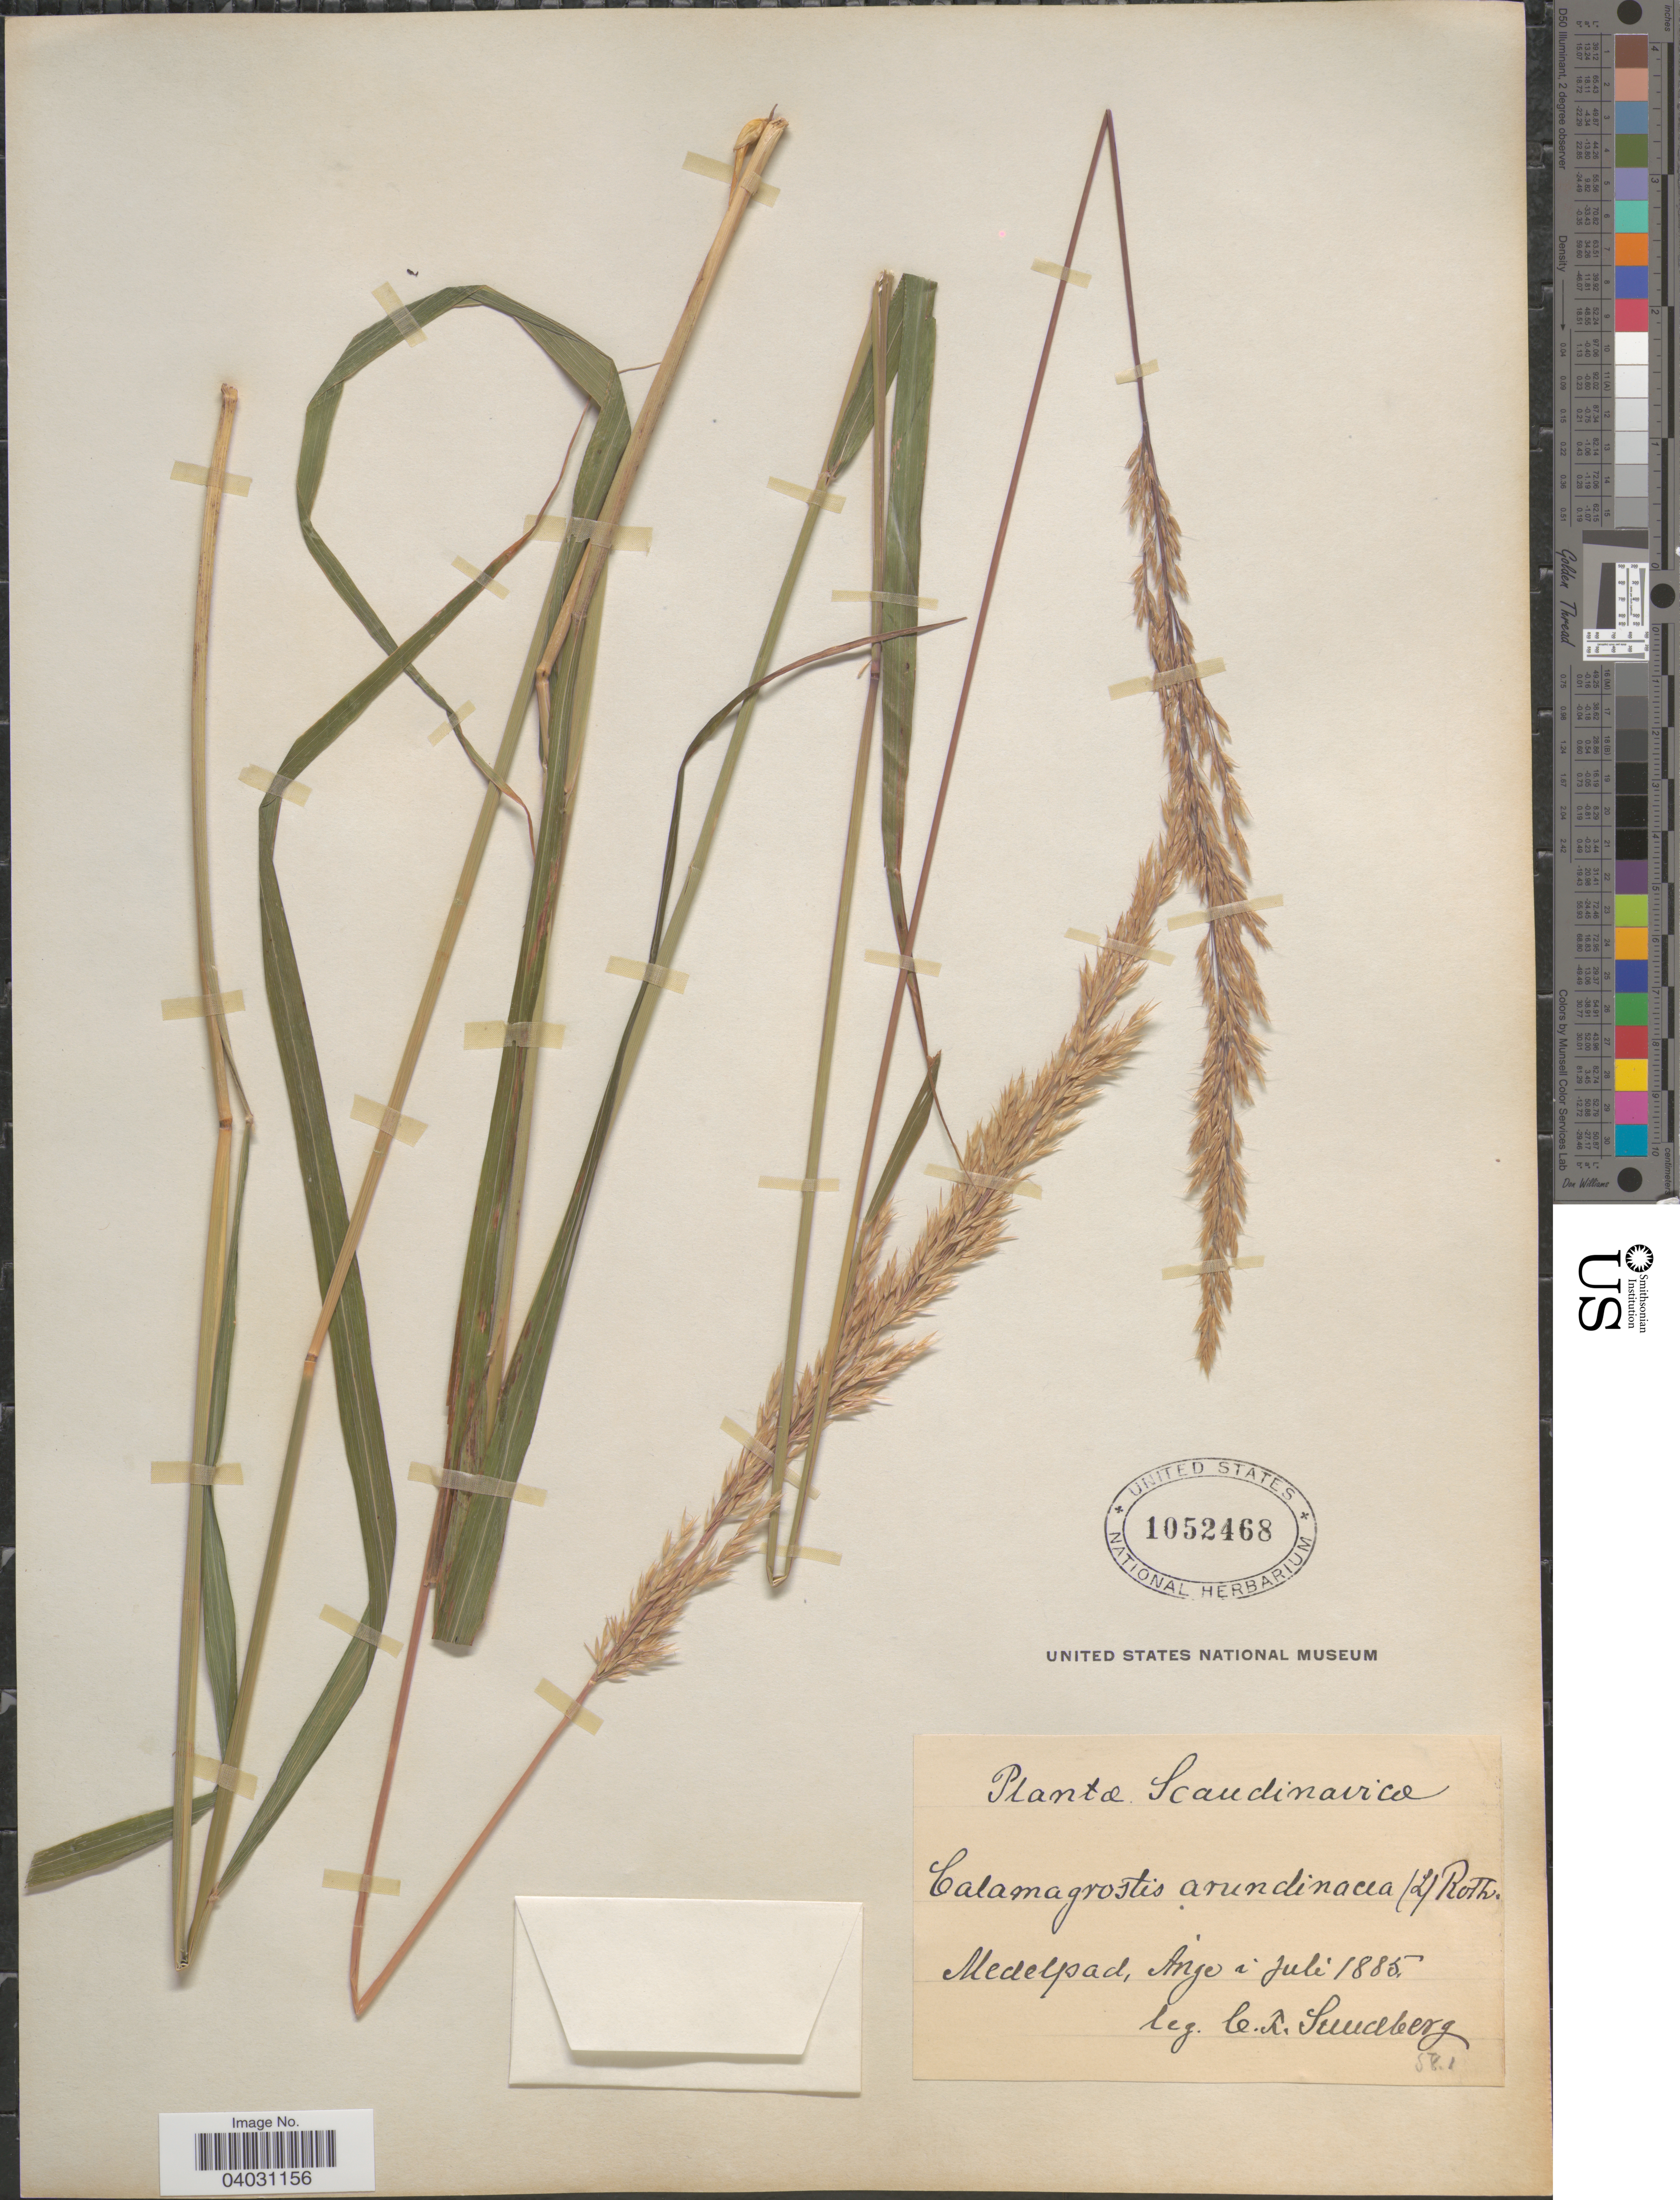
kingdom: Plantae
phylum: Tracheophyta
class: Liliopsida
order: Poales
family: Poaceae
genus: Calamagrostis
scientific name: Calamagrostis arundinacea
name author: (L.) Roth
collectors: C. F. Sundberg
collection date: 1885-07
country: Sweden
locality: Scandinavica. Medelpad, Are.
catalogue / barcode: US 1052468